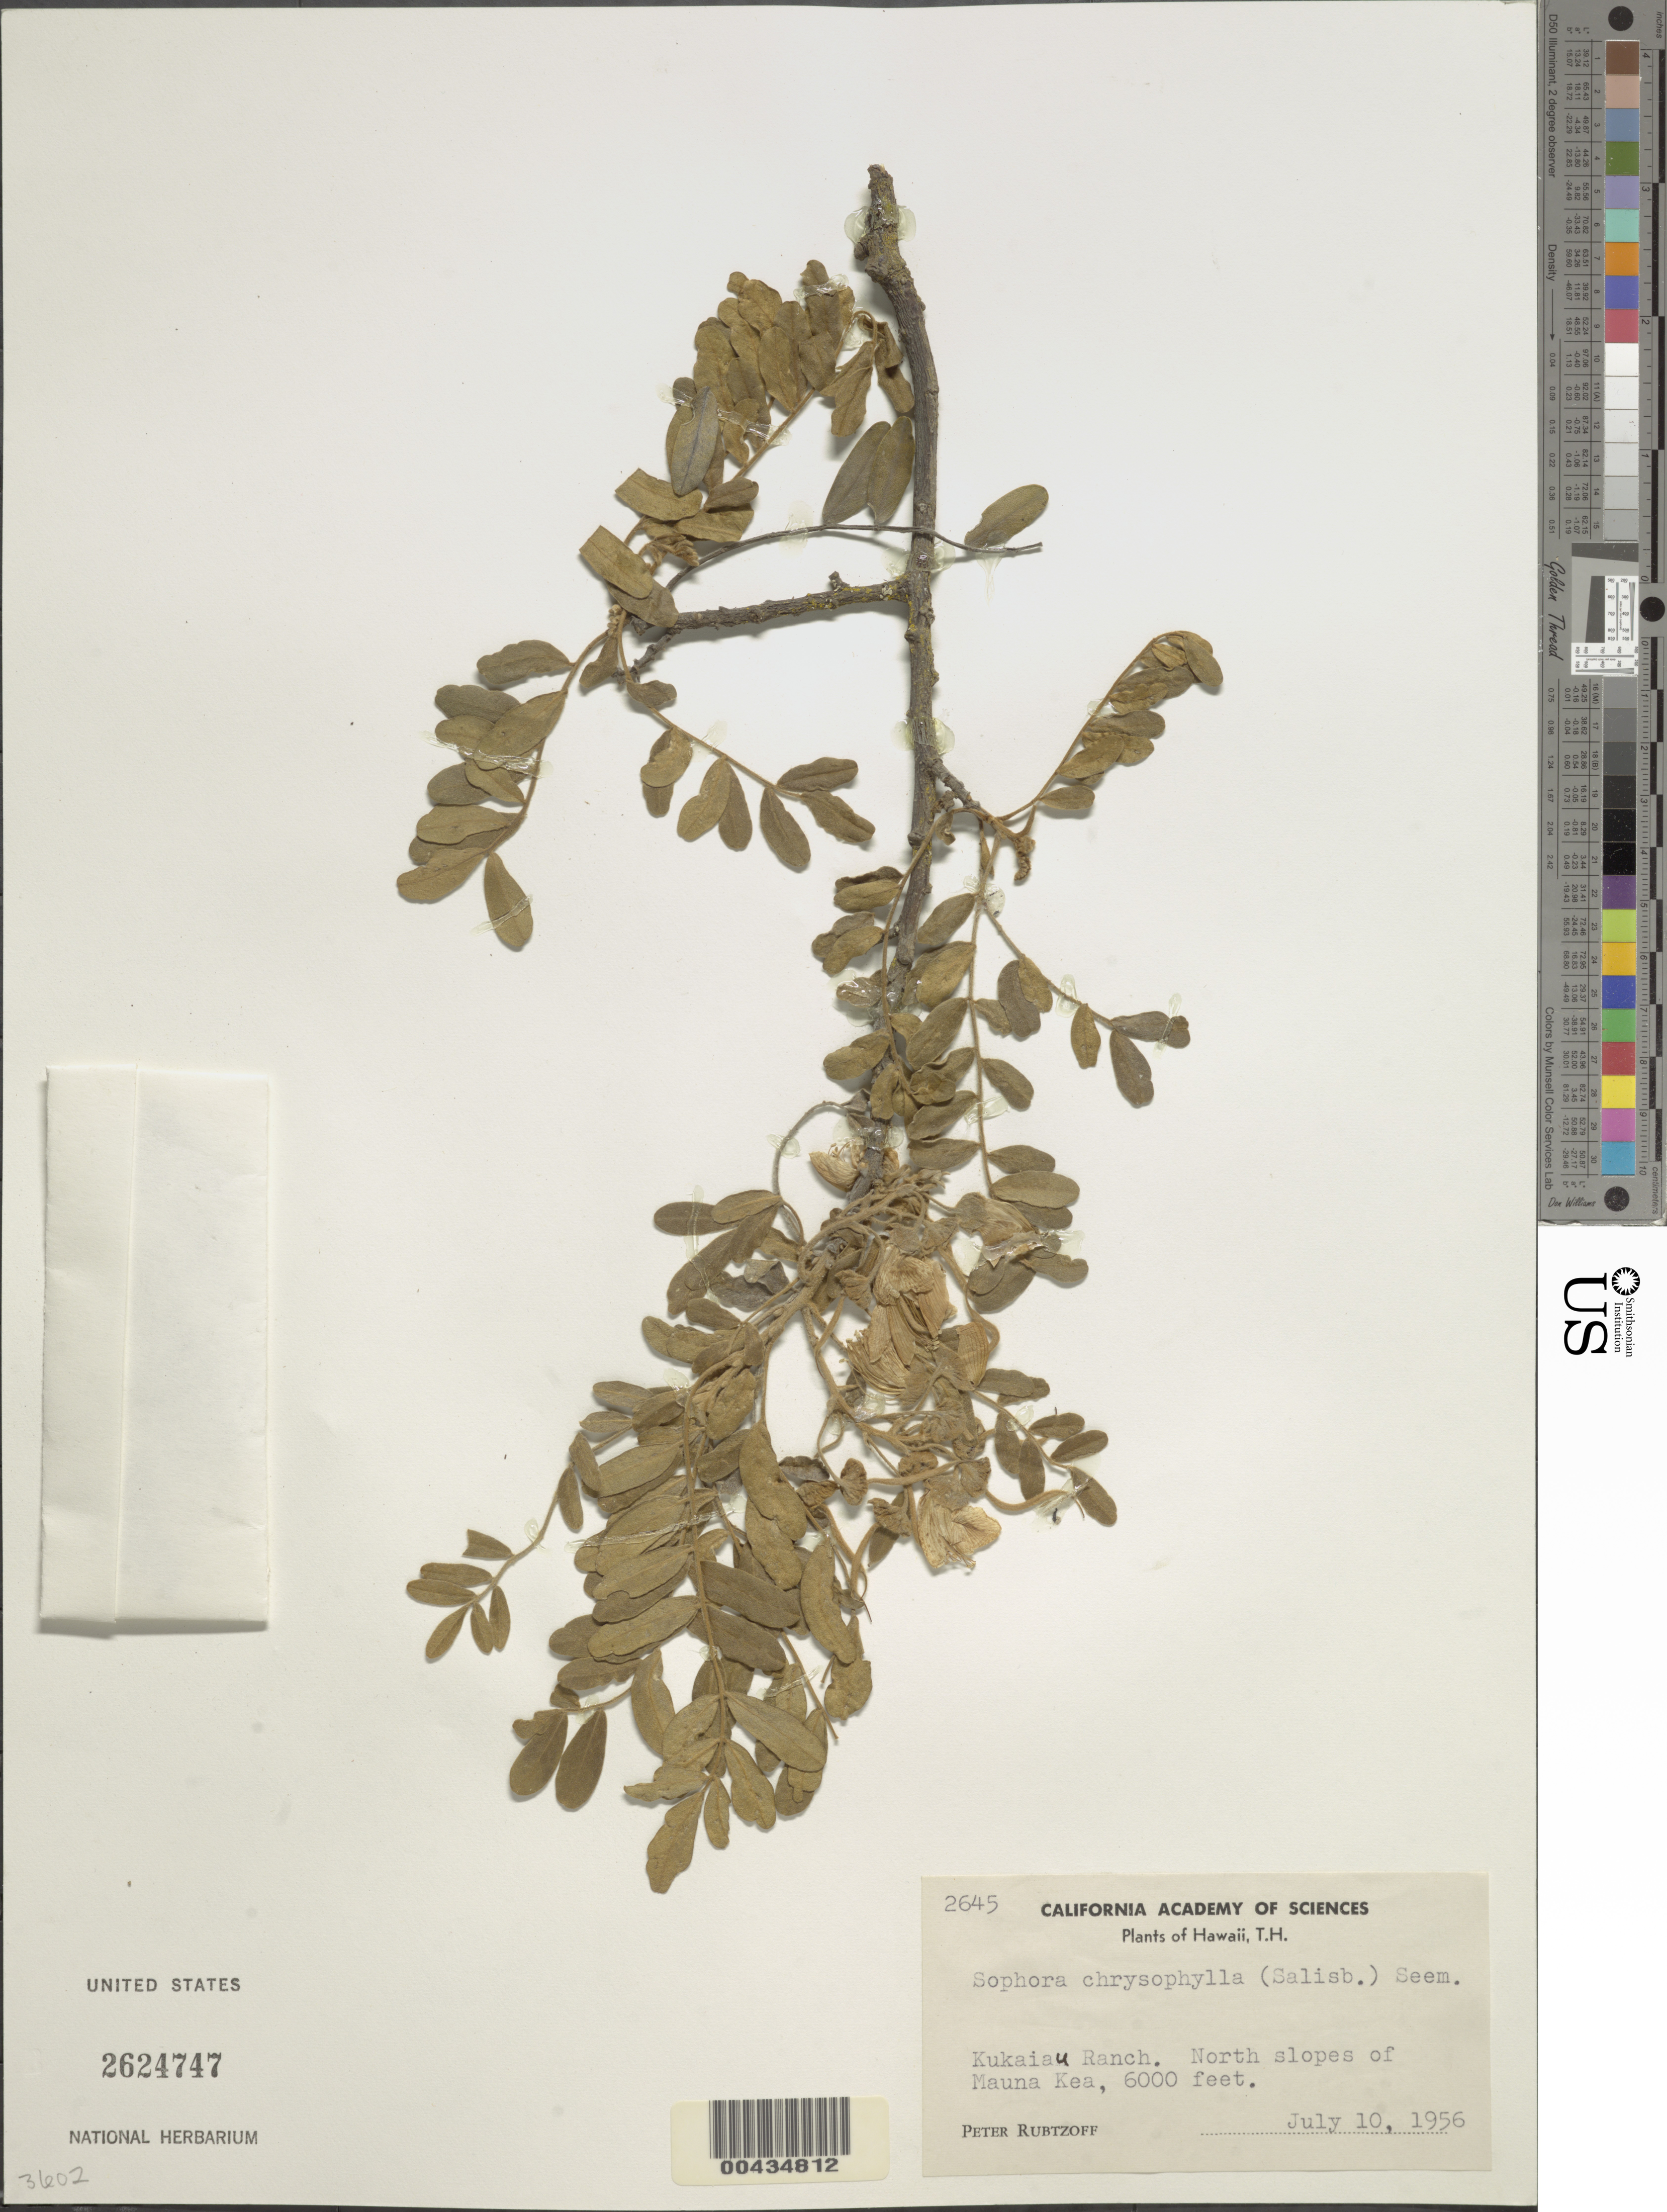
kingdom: Plantae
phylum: Tracheophyta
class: Magnoliopsida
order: Fabales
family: Fabaceae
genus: Sophora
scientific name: Sophora chrysophylla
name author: (Salisb.) Seem.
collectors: P. Rubtzoff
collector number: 2645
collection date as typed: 10 Jul 1956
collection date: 1956-07-10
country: United States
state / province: Hawaii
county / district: Hawaii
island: Hawaii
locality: Kukaiau Ranch, N slopes of Mauna Kea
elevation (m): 1829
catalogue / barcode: US 2624747